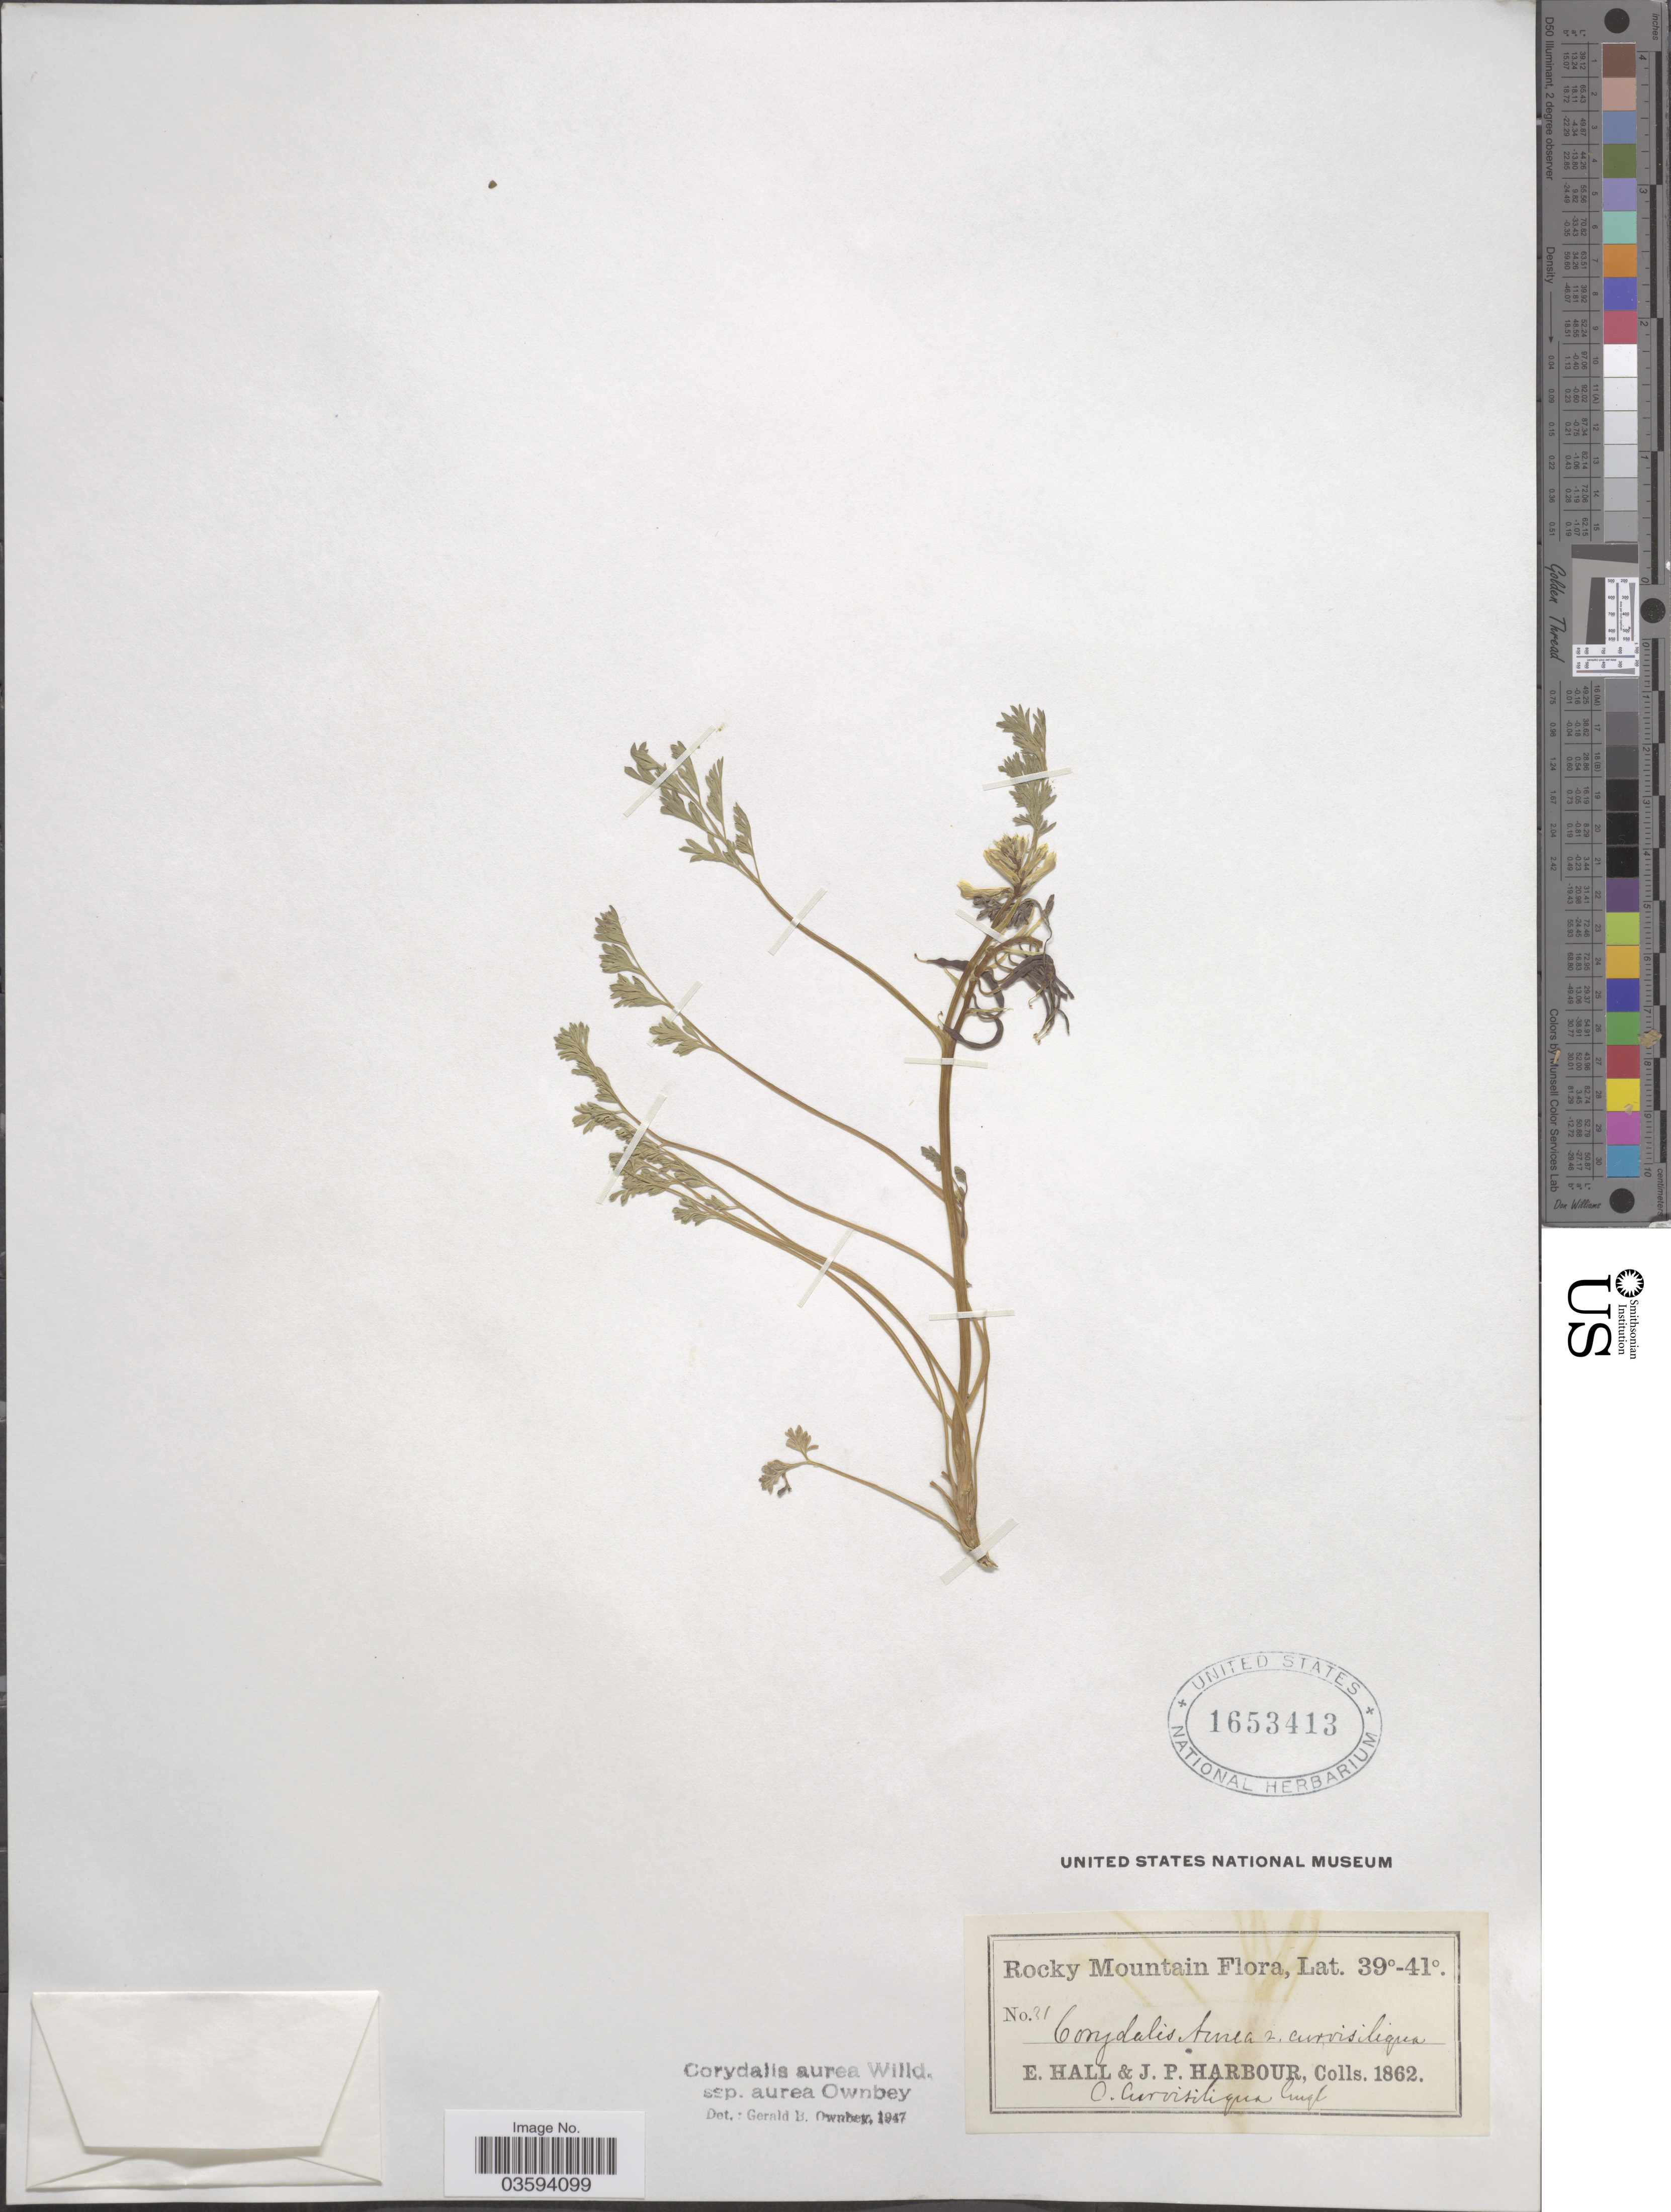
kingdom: Plantae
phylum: Tracheophyta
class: Magnoliopsida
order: Ranunculales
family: Papaveraceae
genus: Corydalis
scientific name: Corydalis aurea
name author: Willd.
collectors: E. Hall & J. Harbour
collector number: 31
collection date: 1862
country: United States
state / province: Colorado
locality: Rocky Mountain.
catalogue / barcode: US 1653413